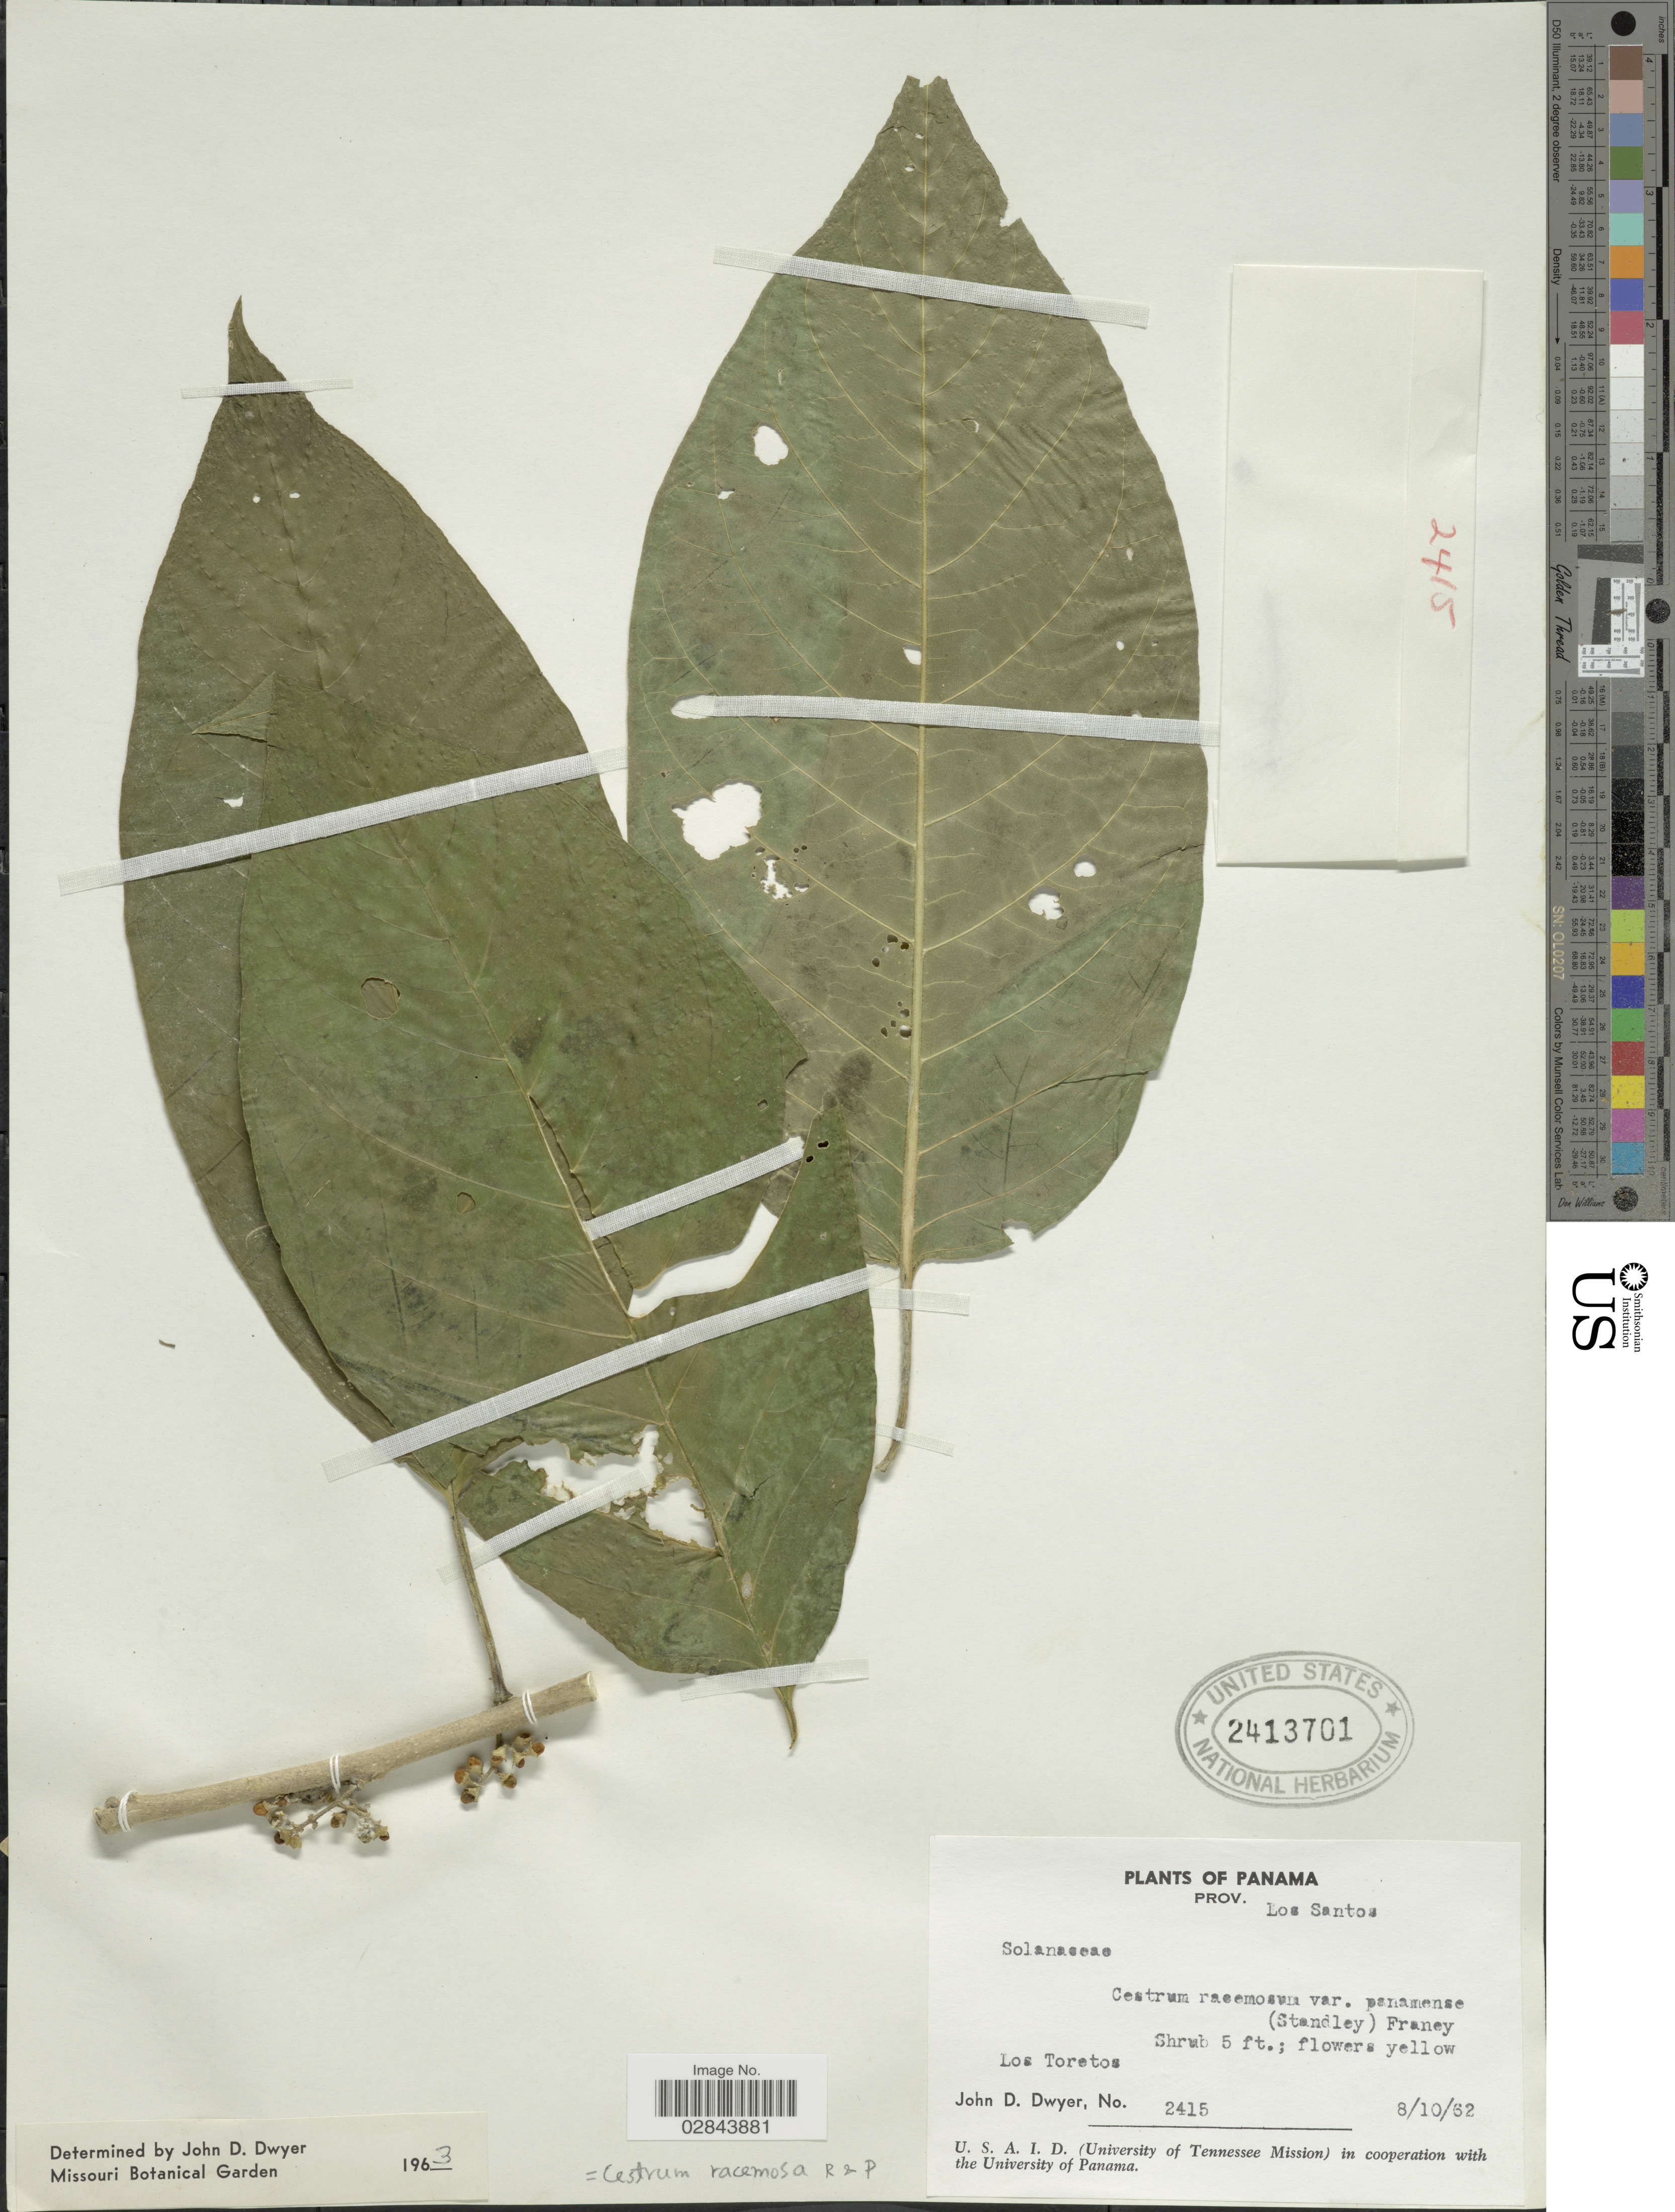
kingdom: Plantae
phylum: Tracheophyta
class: Magnoliopsida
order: Solanales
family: Solanaceae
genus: Cestrum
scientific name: Cestrum racemosum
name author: Ruiz & Pav.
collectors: J. D. Dwyer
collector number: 2415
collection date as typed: Transcribed d/m/y: 8/10/62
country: Panama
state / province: Los Santos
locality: Los Toretos.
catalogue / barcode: US 2413701